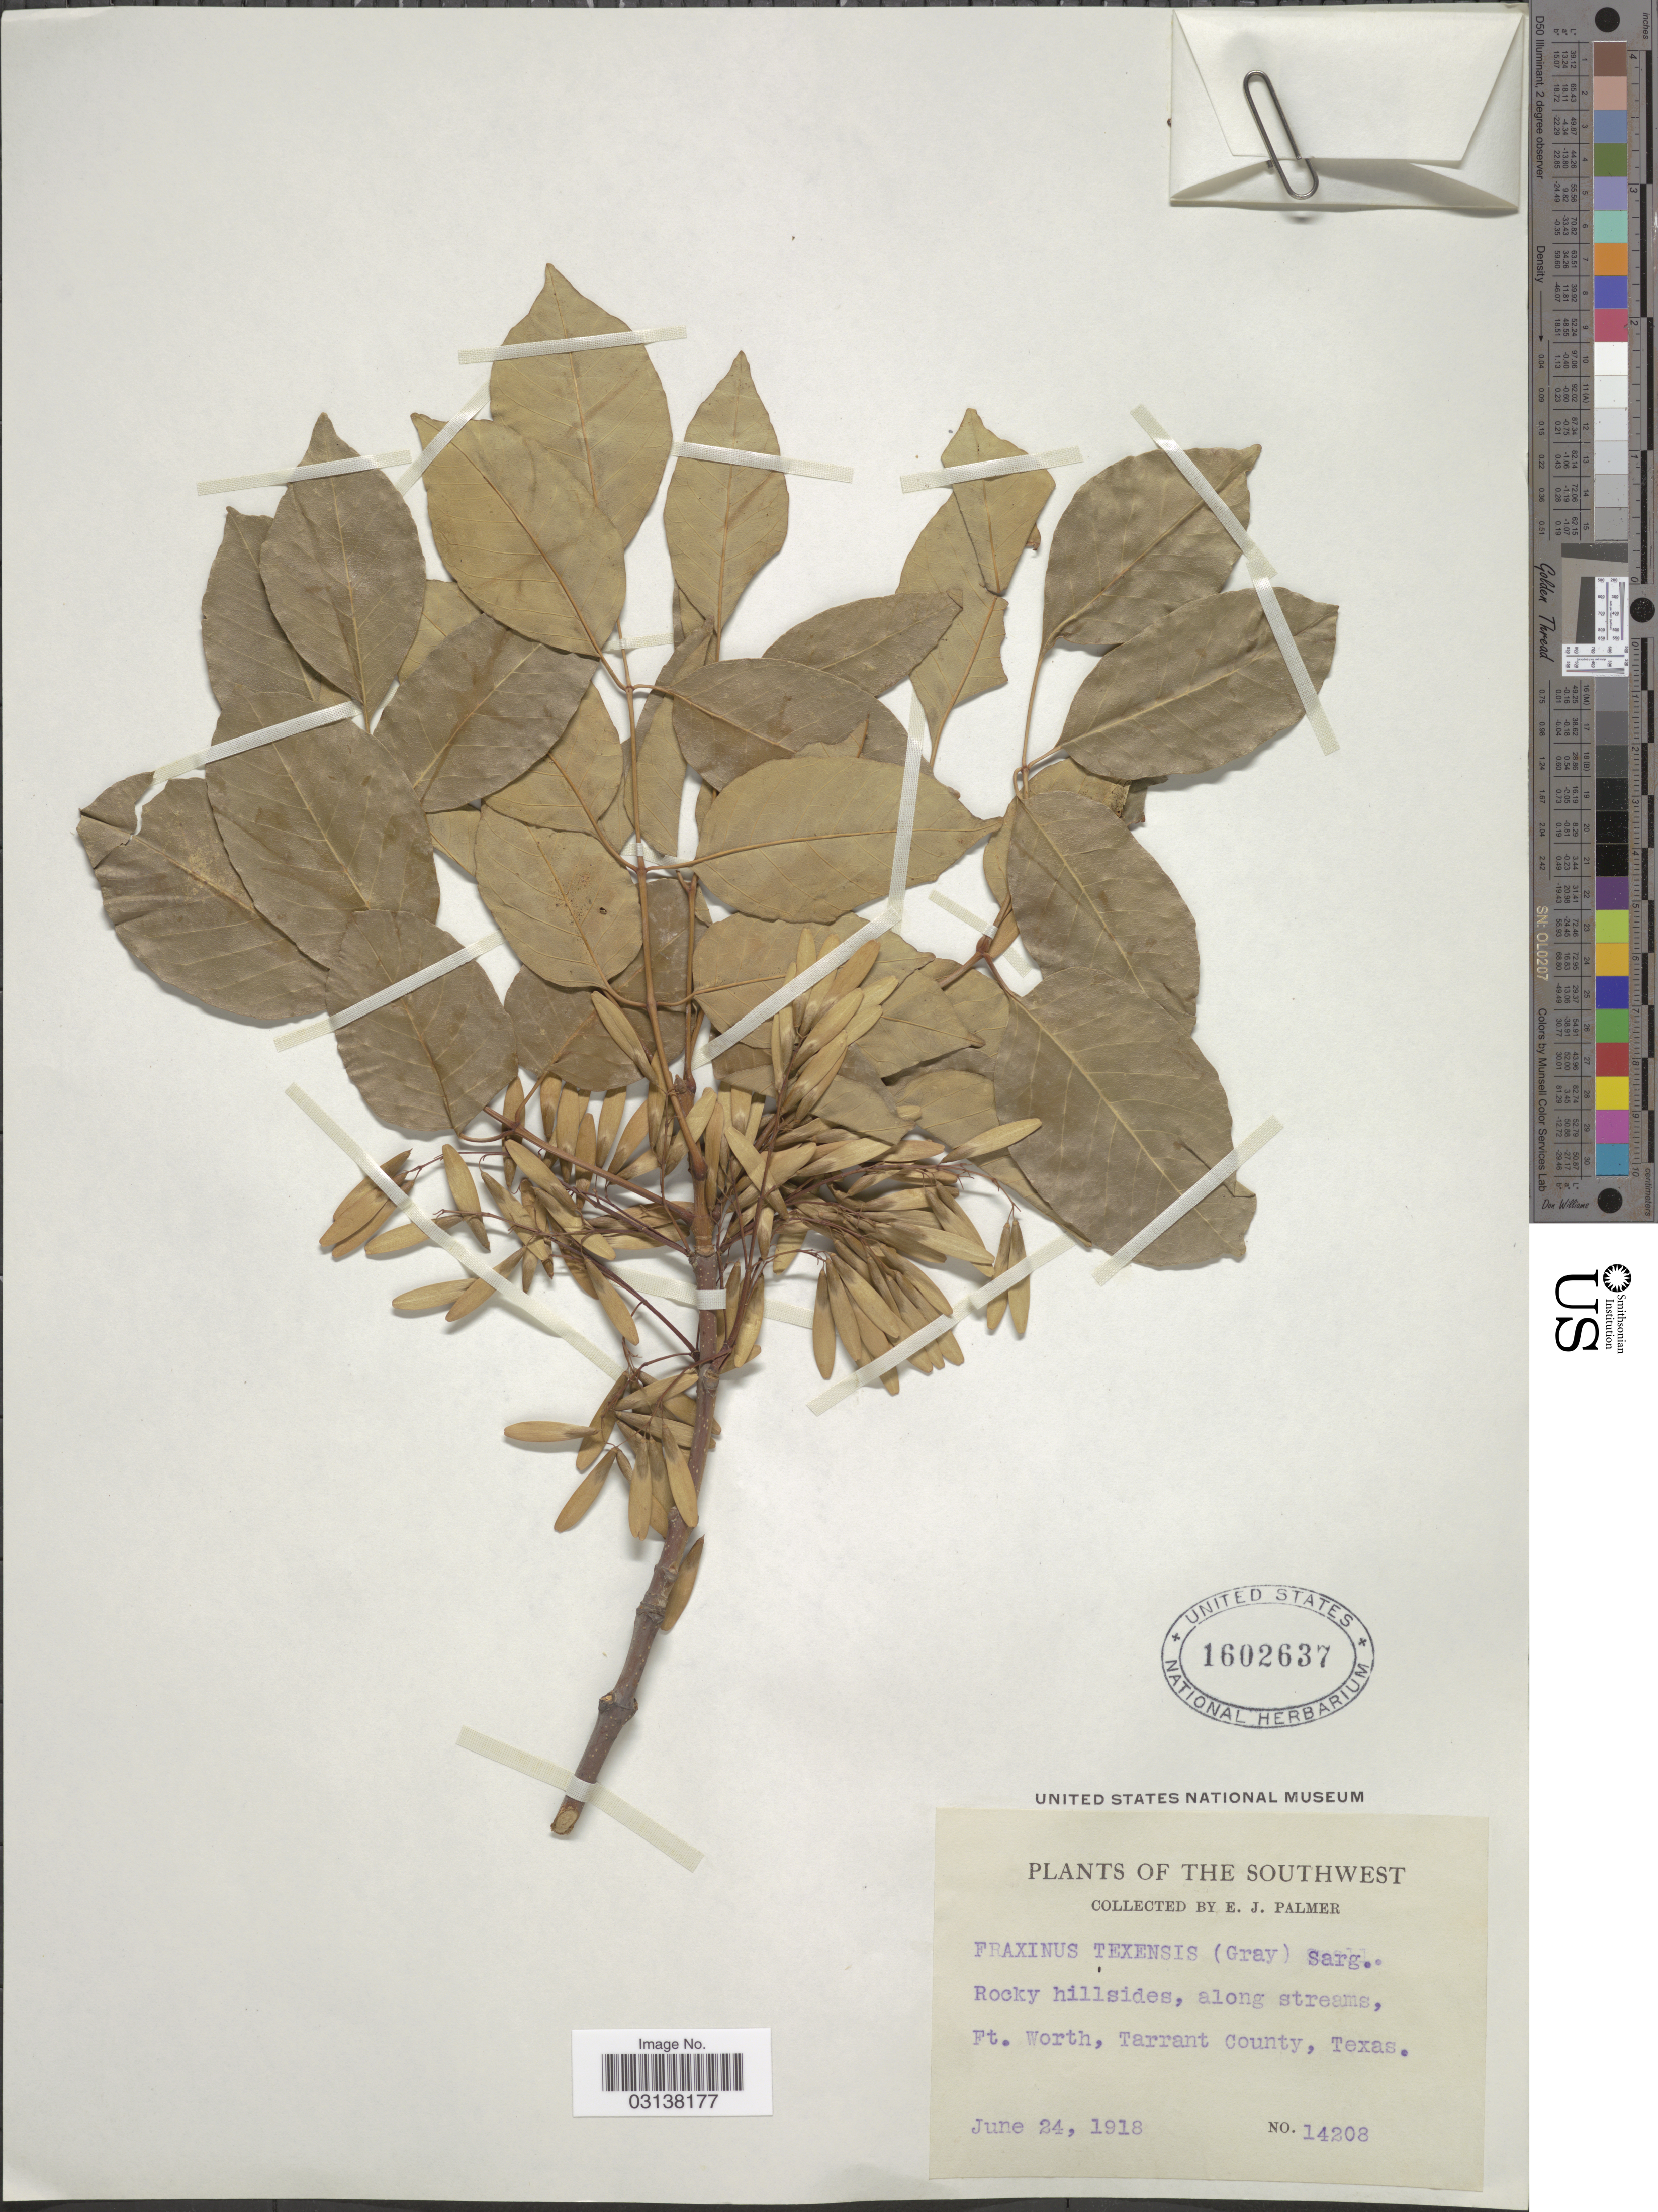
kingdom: Plantae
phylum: Tracheophyta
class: Magnoliopsida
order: Lamiales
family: Oleaceae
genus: Fraxinus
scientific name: Fraxinus albicans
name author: Buckley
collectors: E. J. Palmer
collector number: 14208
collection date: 1918-06-24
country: United States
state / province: Texas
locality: The Southwest. Ft. Worth, Tarrant County.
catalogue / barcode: US 1602637